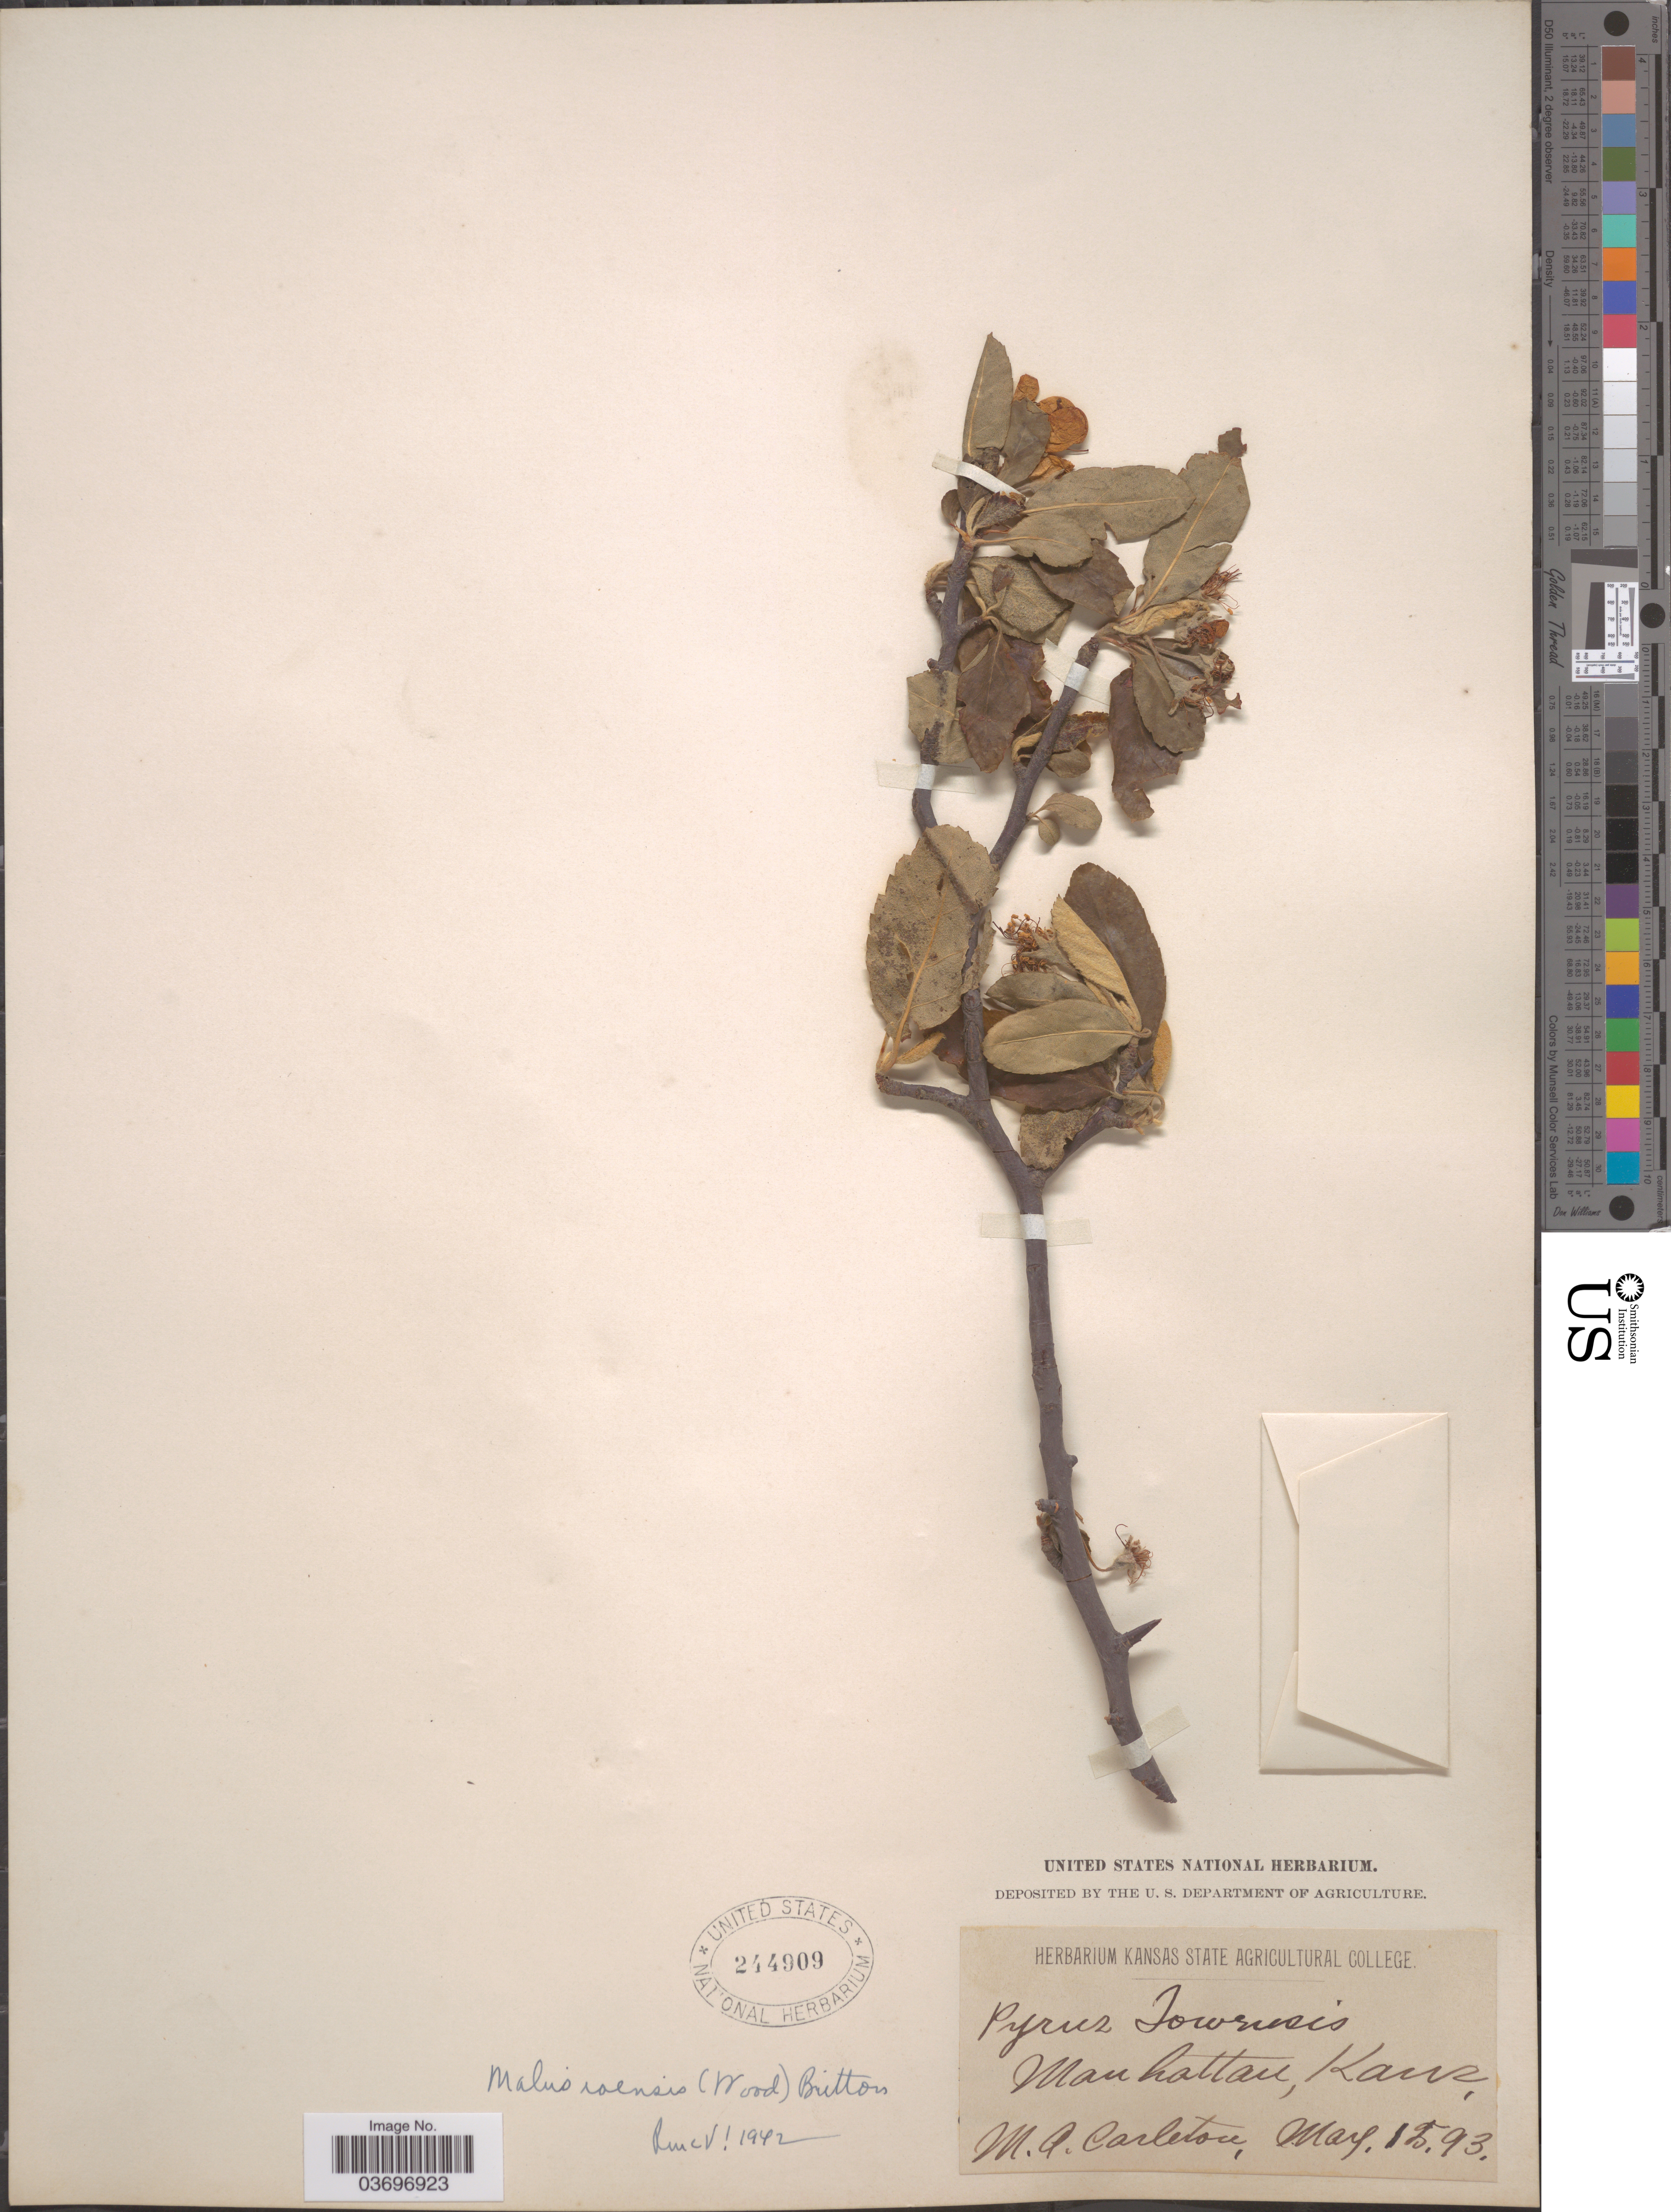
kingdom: Plantae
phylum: Tracheophyta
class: Magnoliopsida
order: Rosales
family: Rosaceae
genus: Malus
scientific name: Malus ioensis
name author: (Alph. Wood) Britton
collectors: M. A. Carleton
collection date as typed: Transcribed d/m/y: 15/8/93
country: United States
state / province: Kansas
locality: Manhattan.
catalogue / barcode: US 244909